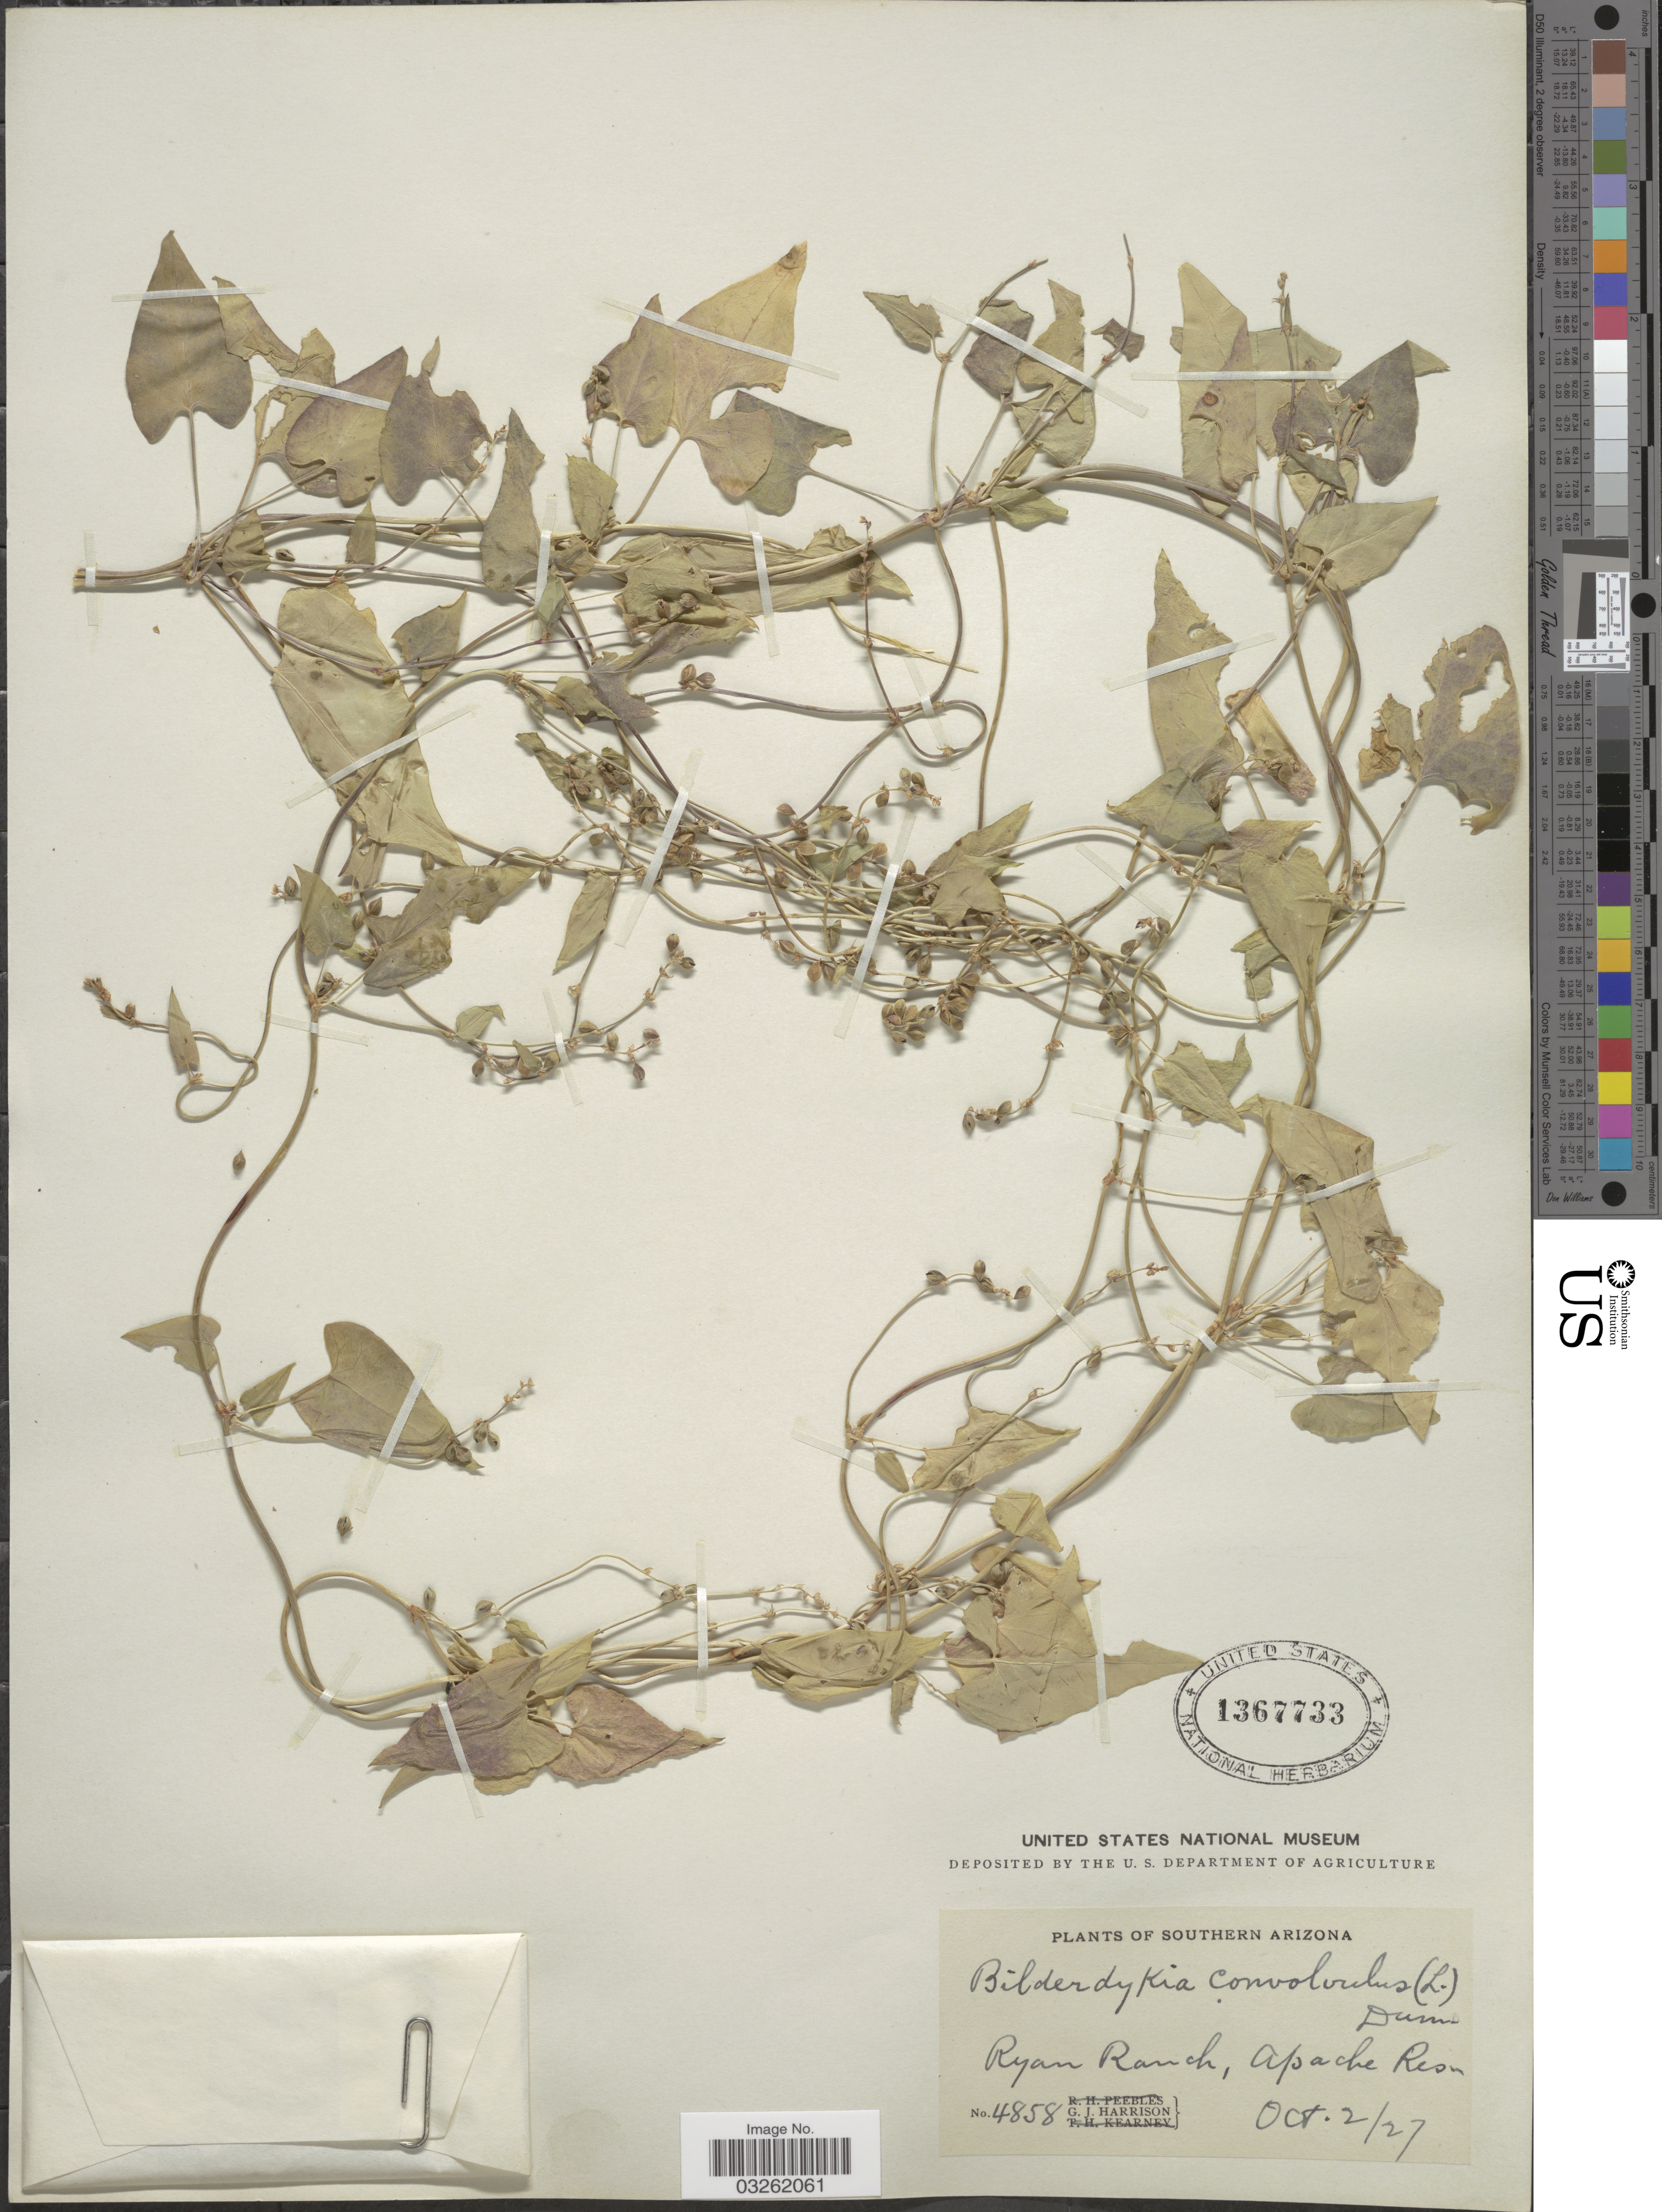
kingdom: Plantae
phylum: Tracheophyta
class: Magnoliopsida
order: Caryophyllales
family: Polygonaceae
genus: Fallopia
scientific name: Fallopia convolvulus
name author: (L.) Á. Löve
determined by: Strong, M. T., (US), Smithsonian Institution - National Museum of Natural History (UNITED STATES)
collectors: G. J. Harrison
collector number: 4858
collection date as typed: Transcribed d/m/y: 2/10/27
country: United States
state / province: Arizona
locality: Southern Arizona. Ryan Ranch, Apache Res.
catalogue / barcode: US 1367733